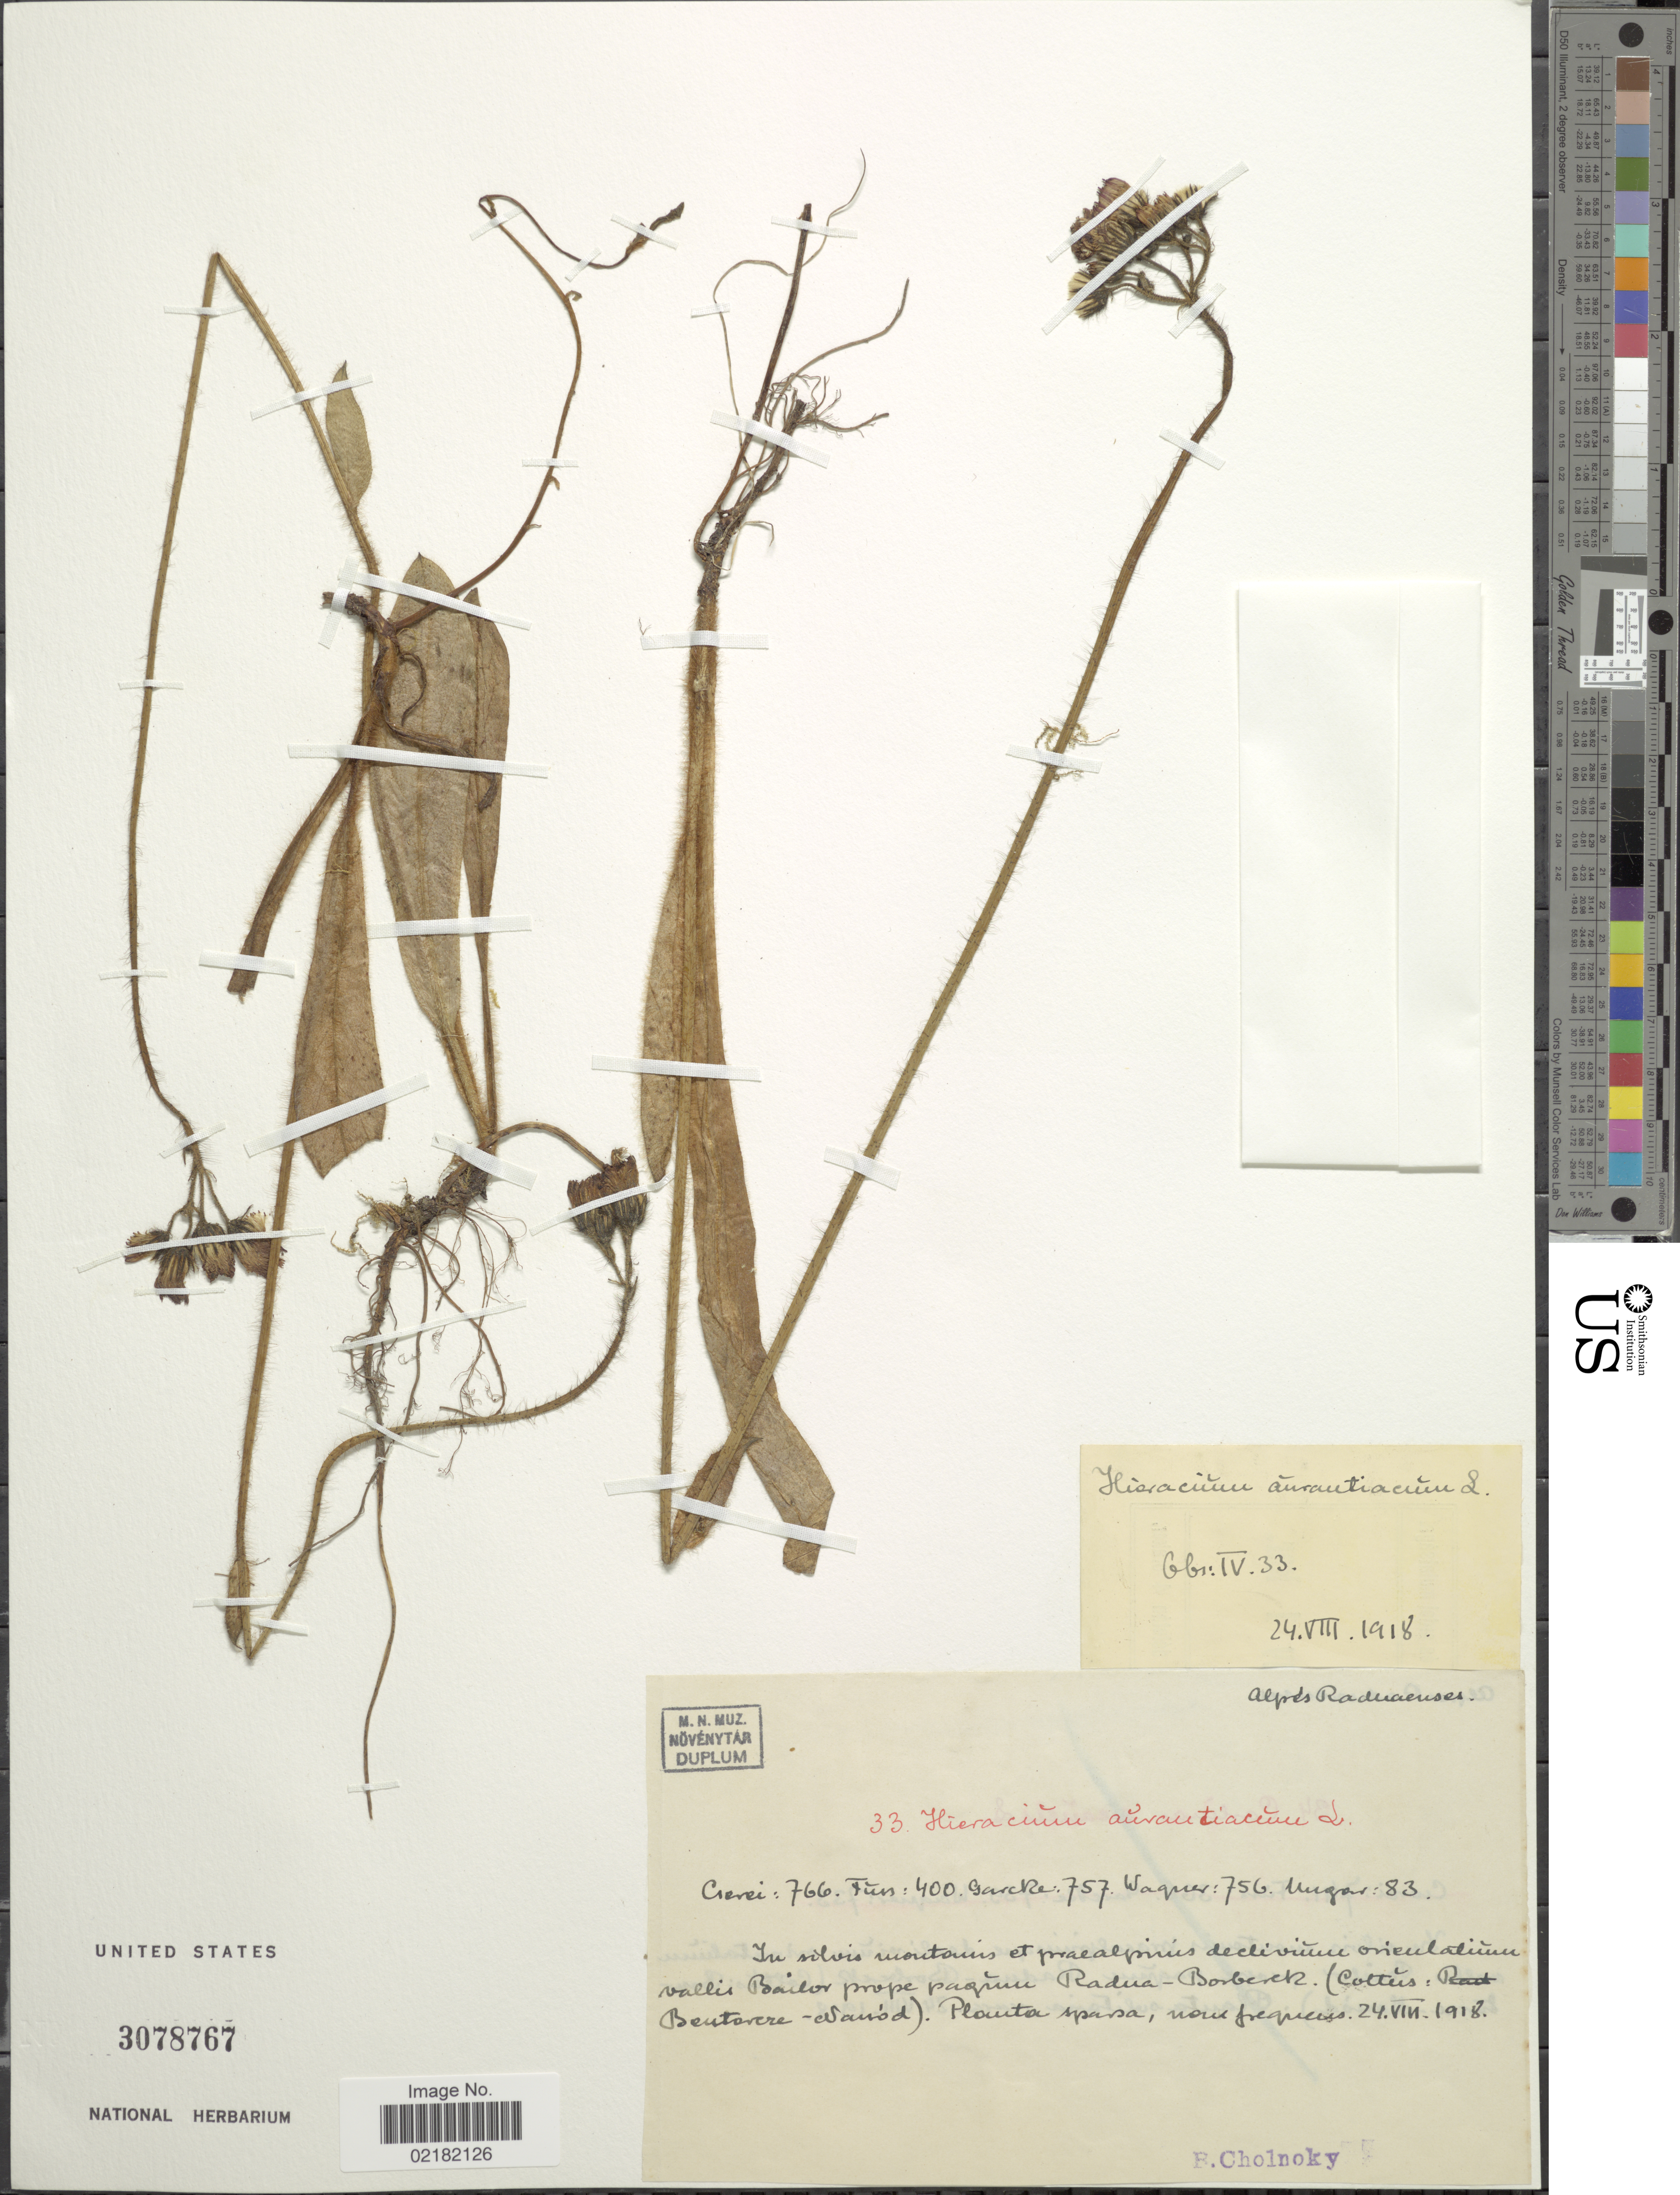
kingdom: Plantae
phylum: Tracheophyta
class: Magnoliopsida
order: Asterales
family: Asteraceae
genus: Pilosella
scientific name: Pilosella aurantiaca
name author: (L.) F.W. Schultz & Sch. Bip.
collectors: B. Cholnoky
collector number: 33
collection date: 1918-08-24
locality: In silvis montanis et praelpinus declivum orientalium vallis Bailor prope pagum Radua-Borberetz (Cottus: Beutorere-Sano'd). [interpreted]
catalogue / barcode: US 3078767